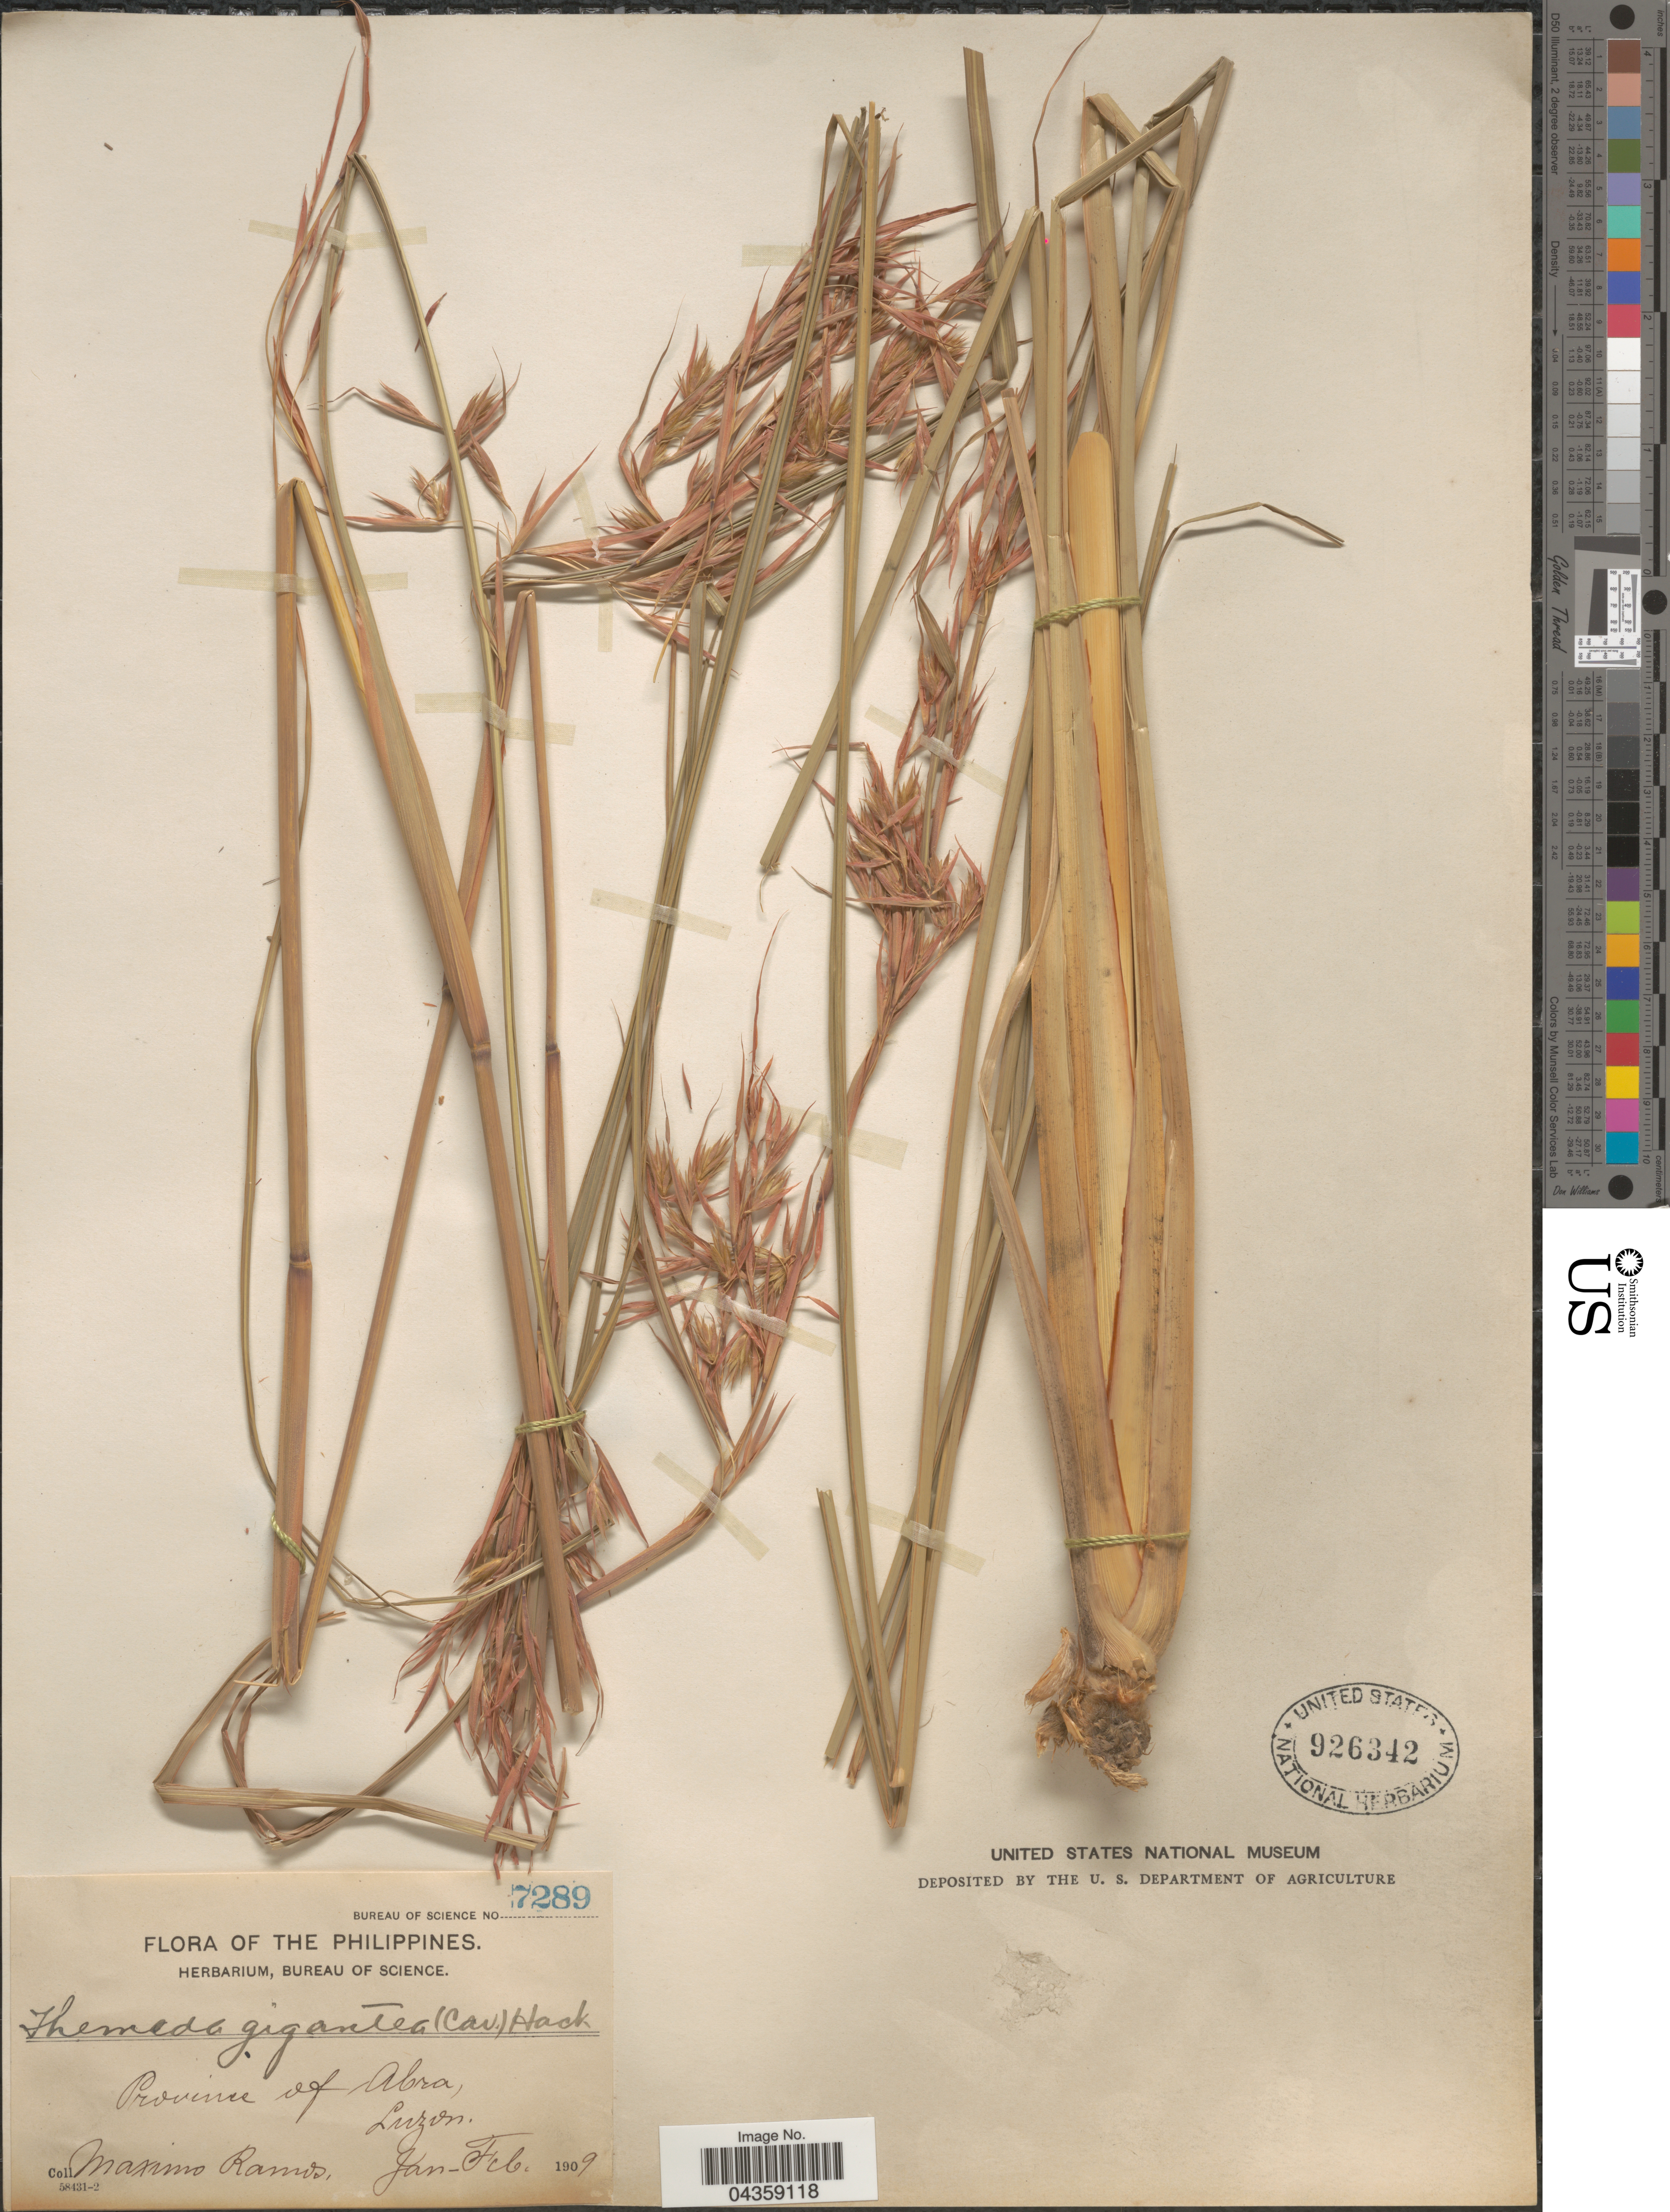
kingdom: Plantae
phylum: Tracheophyta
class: Liliopsida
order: Poales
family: Poaceae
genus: Themeda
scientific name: Themeda gigantea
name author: Hack.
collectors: M. Ramos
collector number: Bureau of Science 7289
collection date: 1909-01/1909-02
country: Philippines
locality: Province of Abra, Luzon.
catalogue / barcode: US 926342